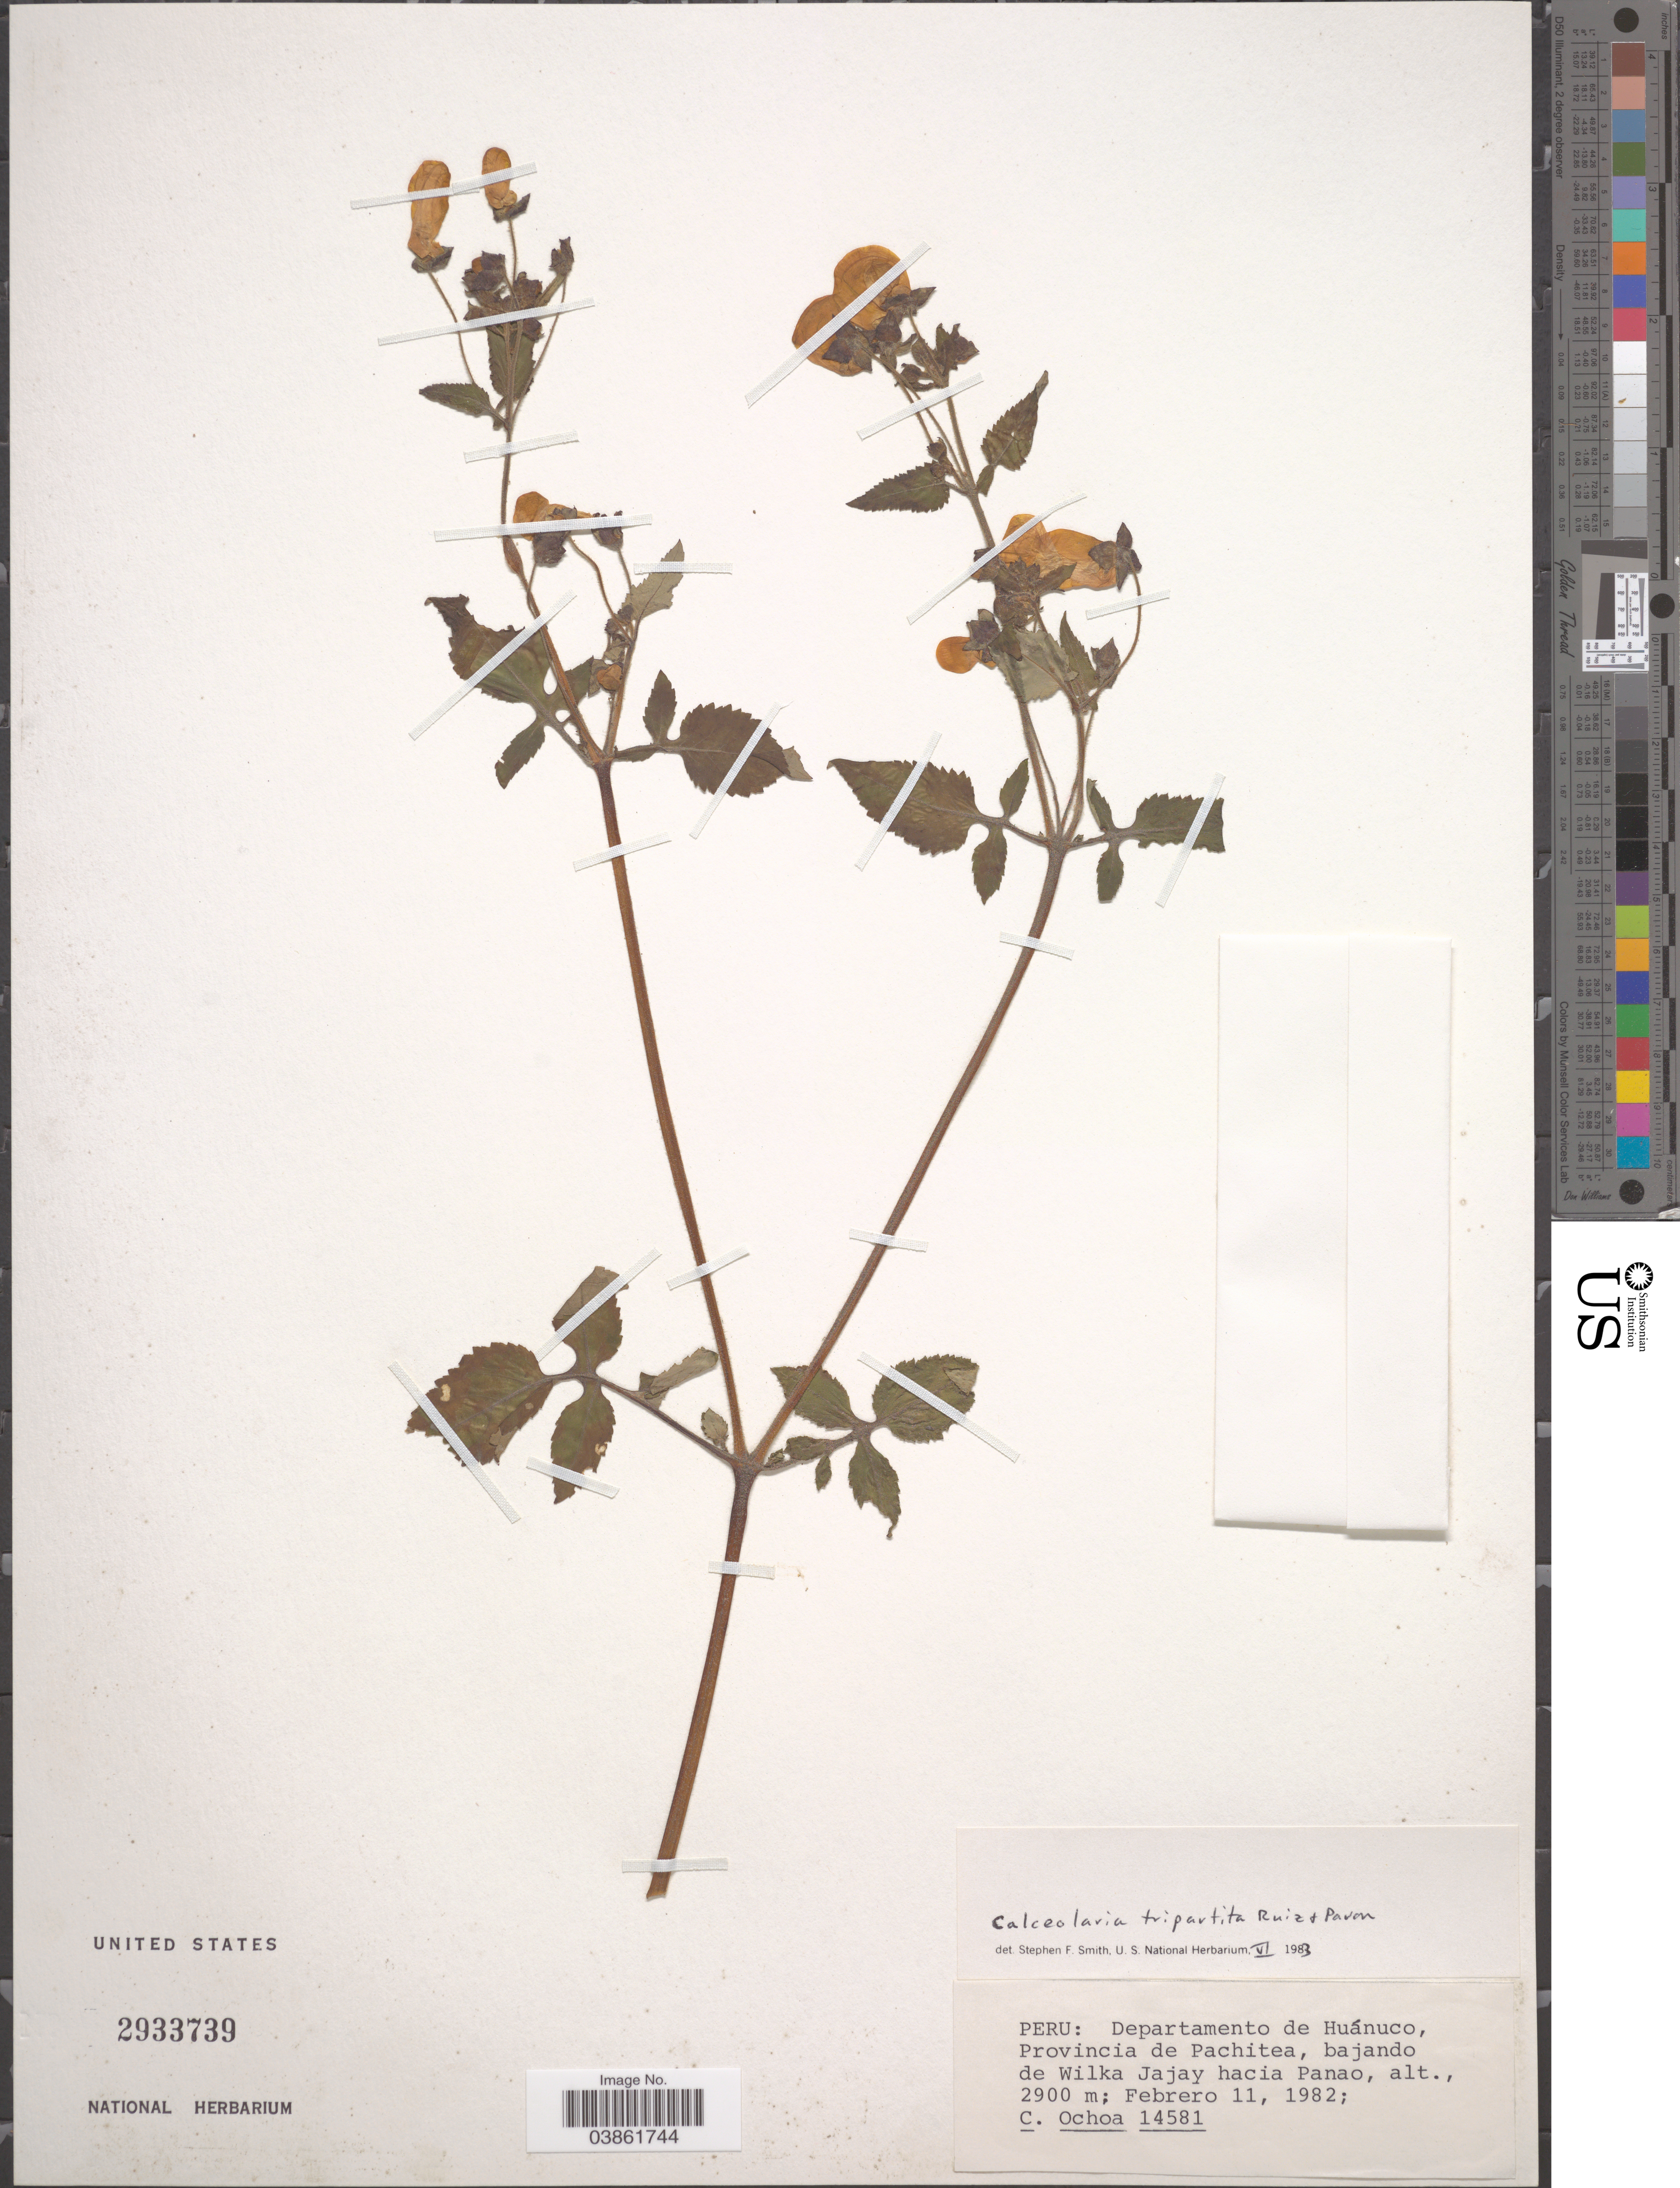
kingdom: Plantae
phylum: Tracheophyta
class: Magnoliopsida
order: Lamiales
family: Calceolariaceae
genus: Calceolaria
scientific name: Calceolaria tripartita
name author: Ruiz & Pav.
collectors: C. Ochoa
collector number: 14581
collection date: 1982-02-11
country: Peru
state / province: Huánuco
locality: Departamento de Huánuco, Provincia de Pachitea, bajando de Wilka Jajay hacia Panao.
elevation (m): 2900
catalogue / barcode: US 2933739